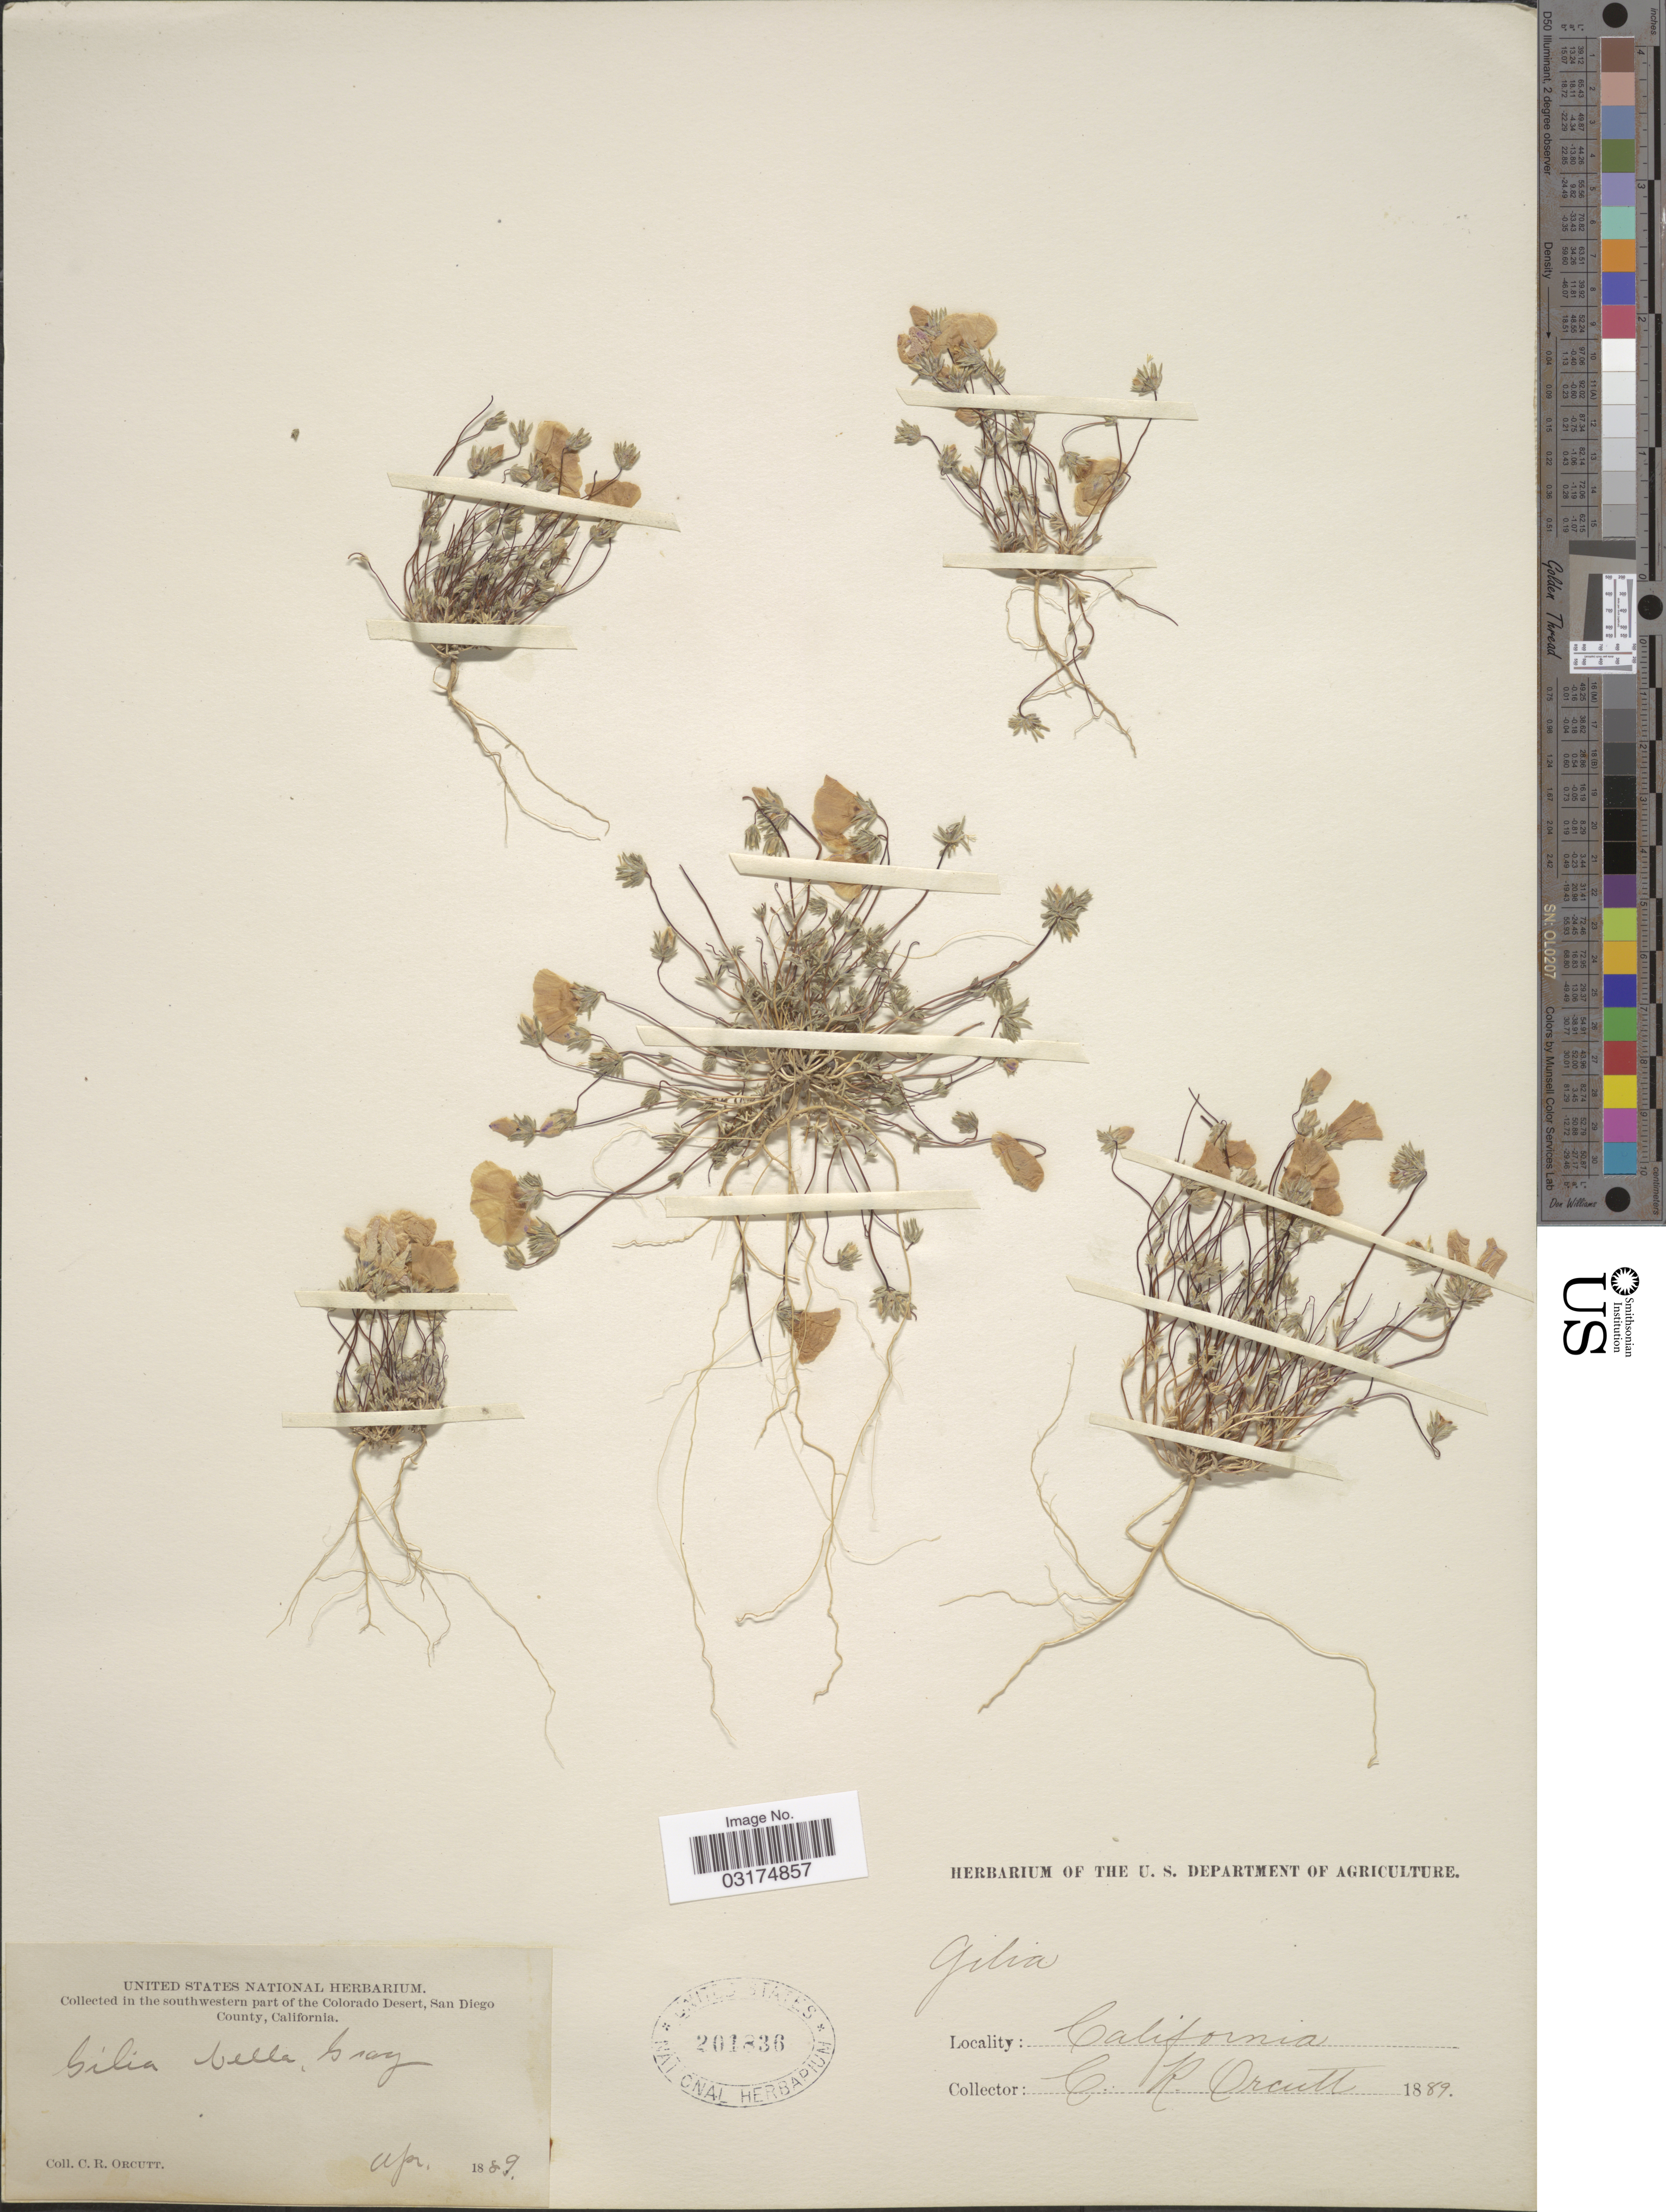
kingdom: Plantae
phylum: Tracheophyta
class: Magnoliopsida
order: Ericales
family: Polemoniaceae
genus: Linanthus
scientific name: Linanthus bellus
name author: (A. Gray) S.W. Greene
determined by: Strong, Mark T., (BOT), Smithsonian Institution - National Museum of Natural History (UNITED STATES)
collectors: C. R. Orcutt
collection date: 1889-04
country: United States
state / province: California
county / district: San Diego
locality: In the southwestern part of the Colorado Desert, San Diego County.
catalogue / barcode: US 201836